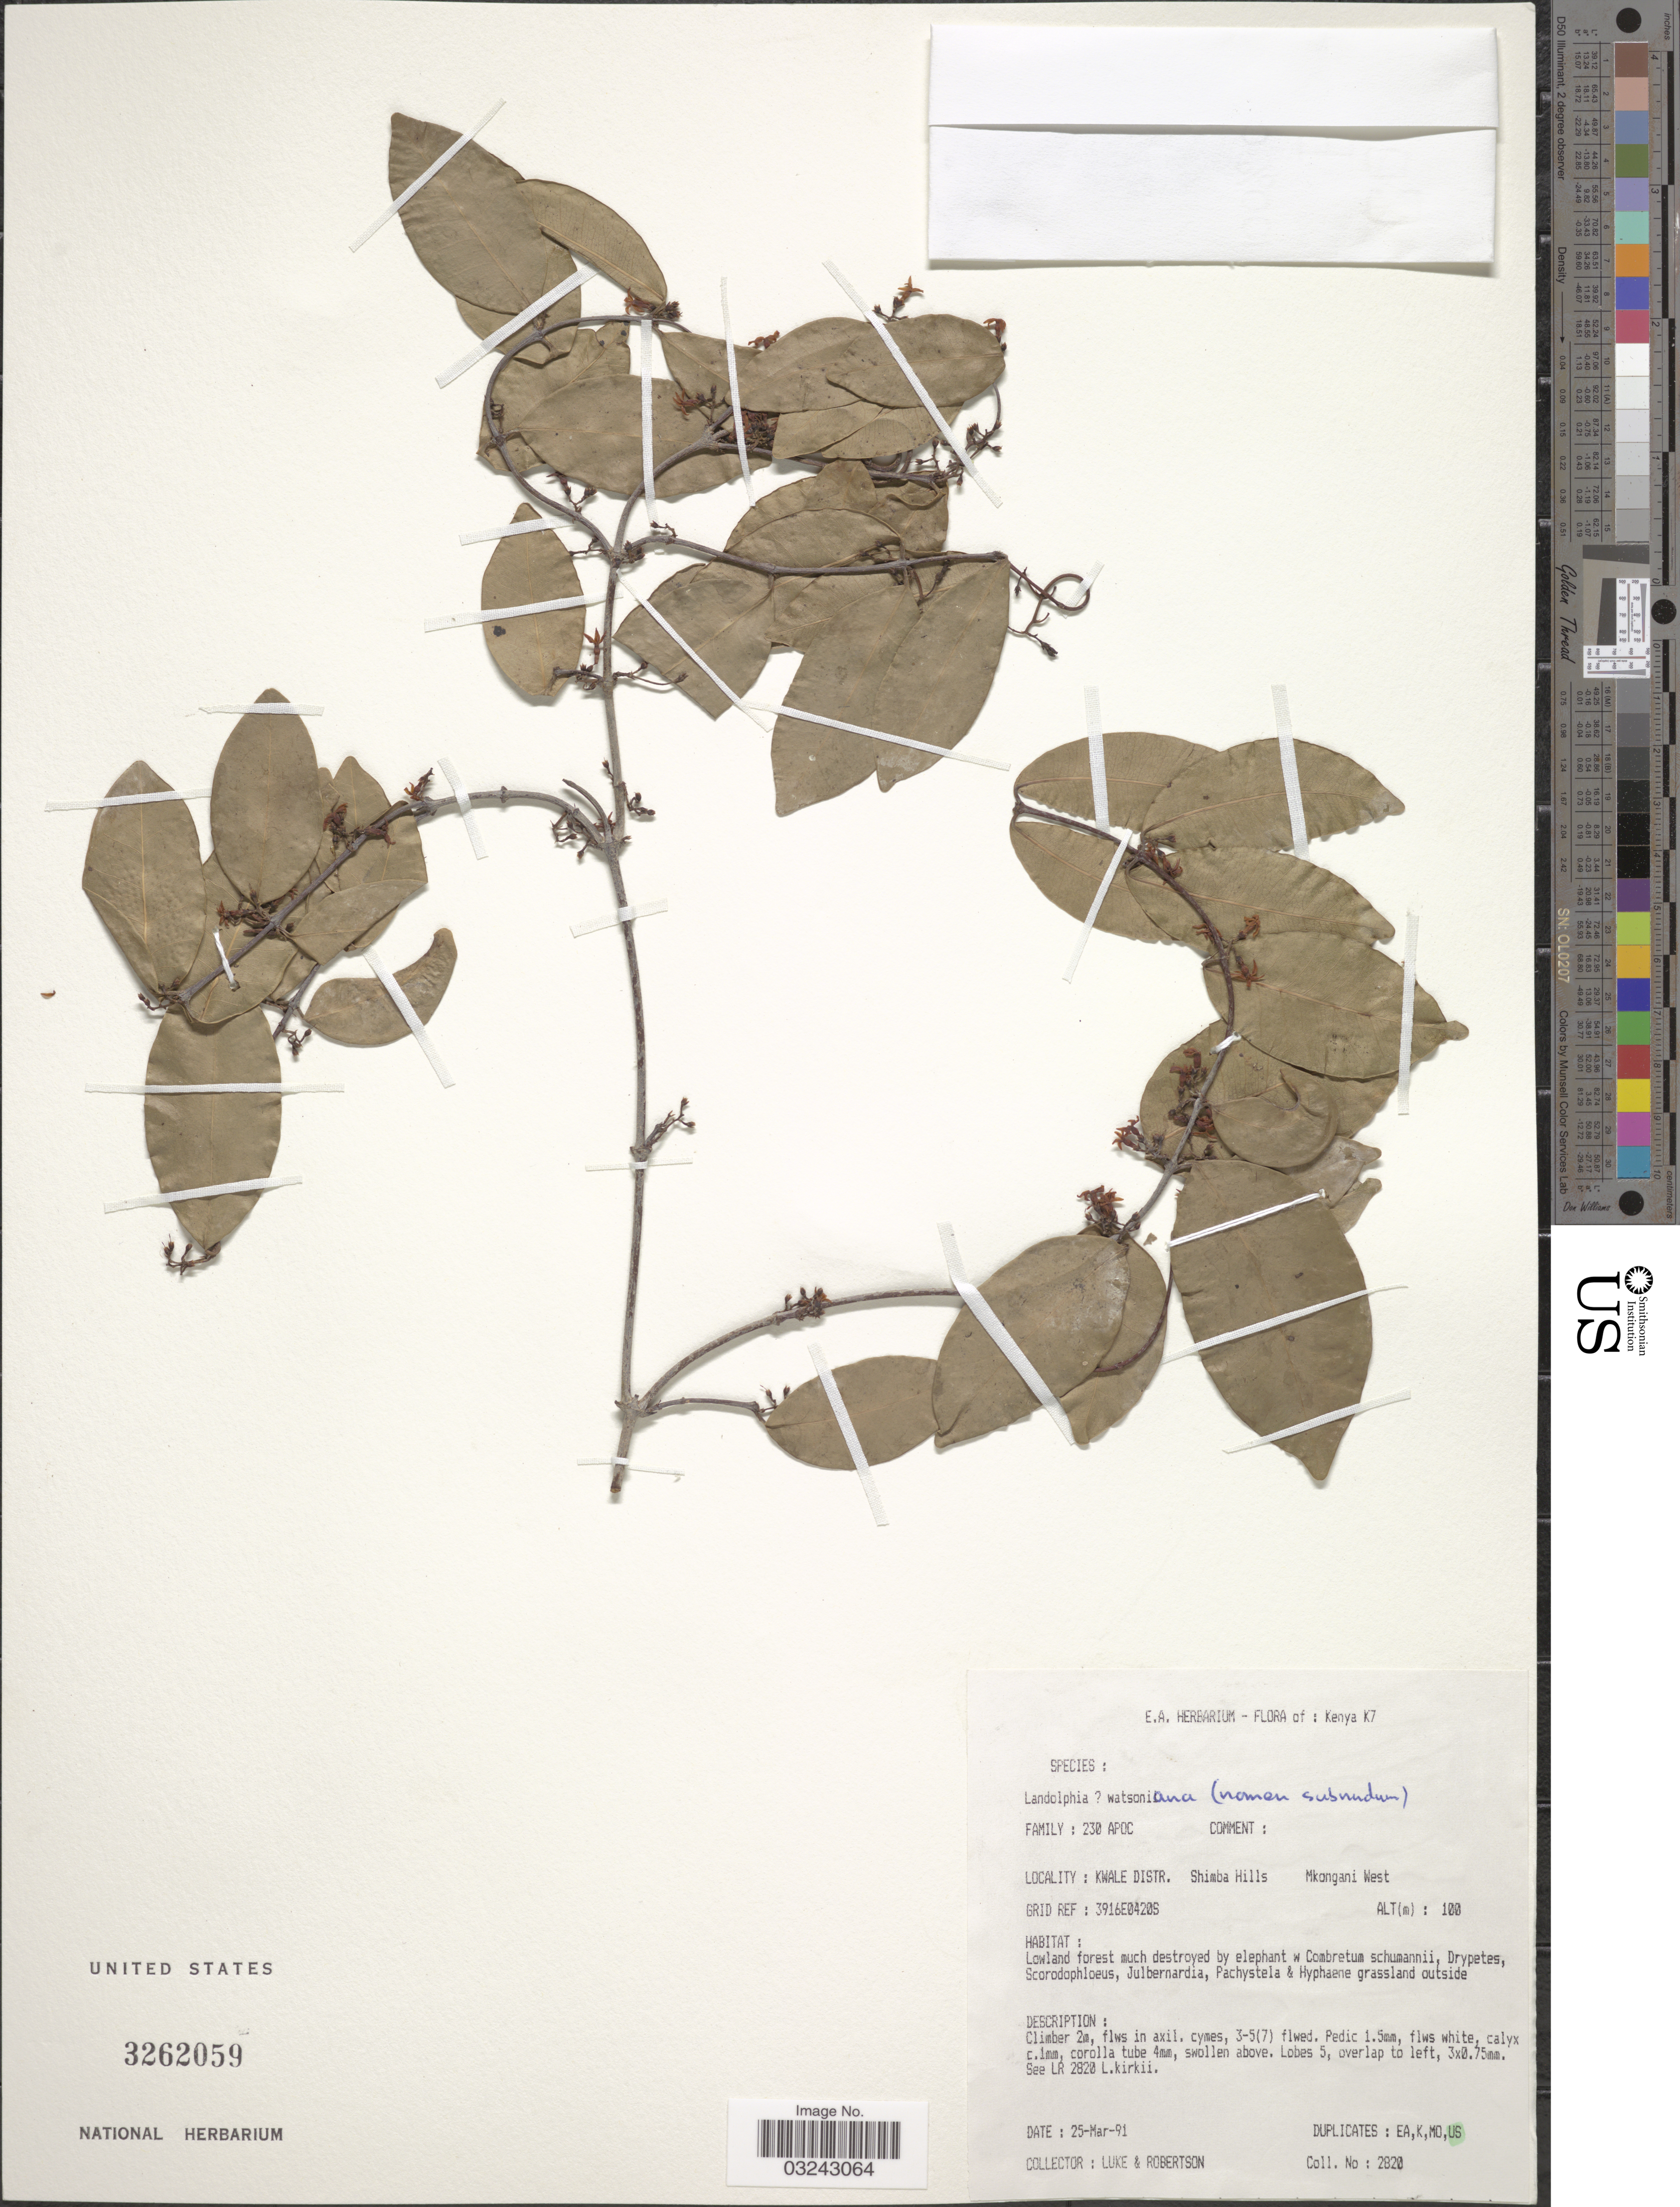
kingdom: Plantae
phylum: Tracheophyta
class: Magnoliopsida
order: Gentianales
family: Apocynaceae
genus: Landolphia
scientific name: Landolphia sp.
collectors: -. Luke & -. Robertson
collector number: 2820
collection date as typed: Transcribed d/m/y: 25/3/91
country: Kenya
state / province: Kwale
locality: K7, Kwale Distr., Shimba Hills, Mkongani West.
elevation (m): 100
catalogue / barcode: US 3262059